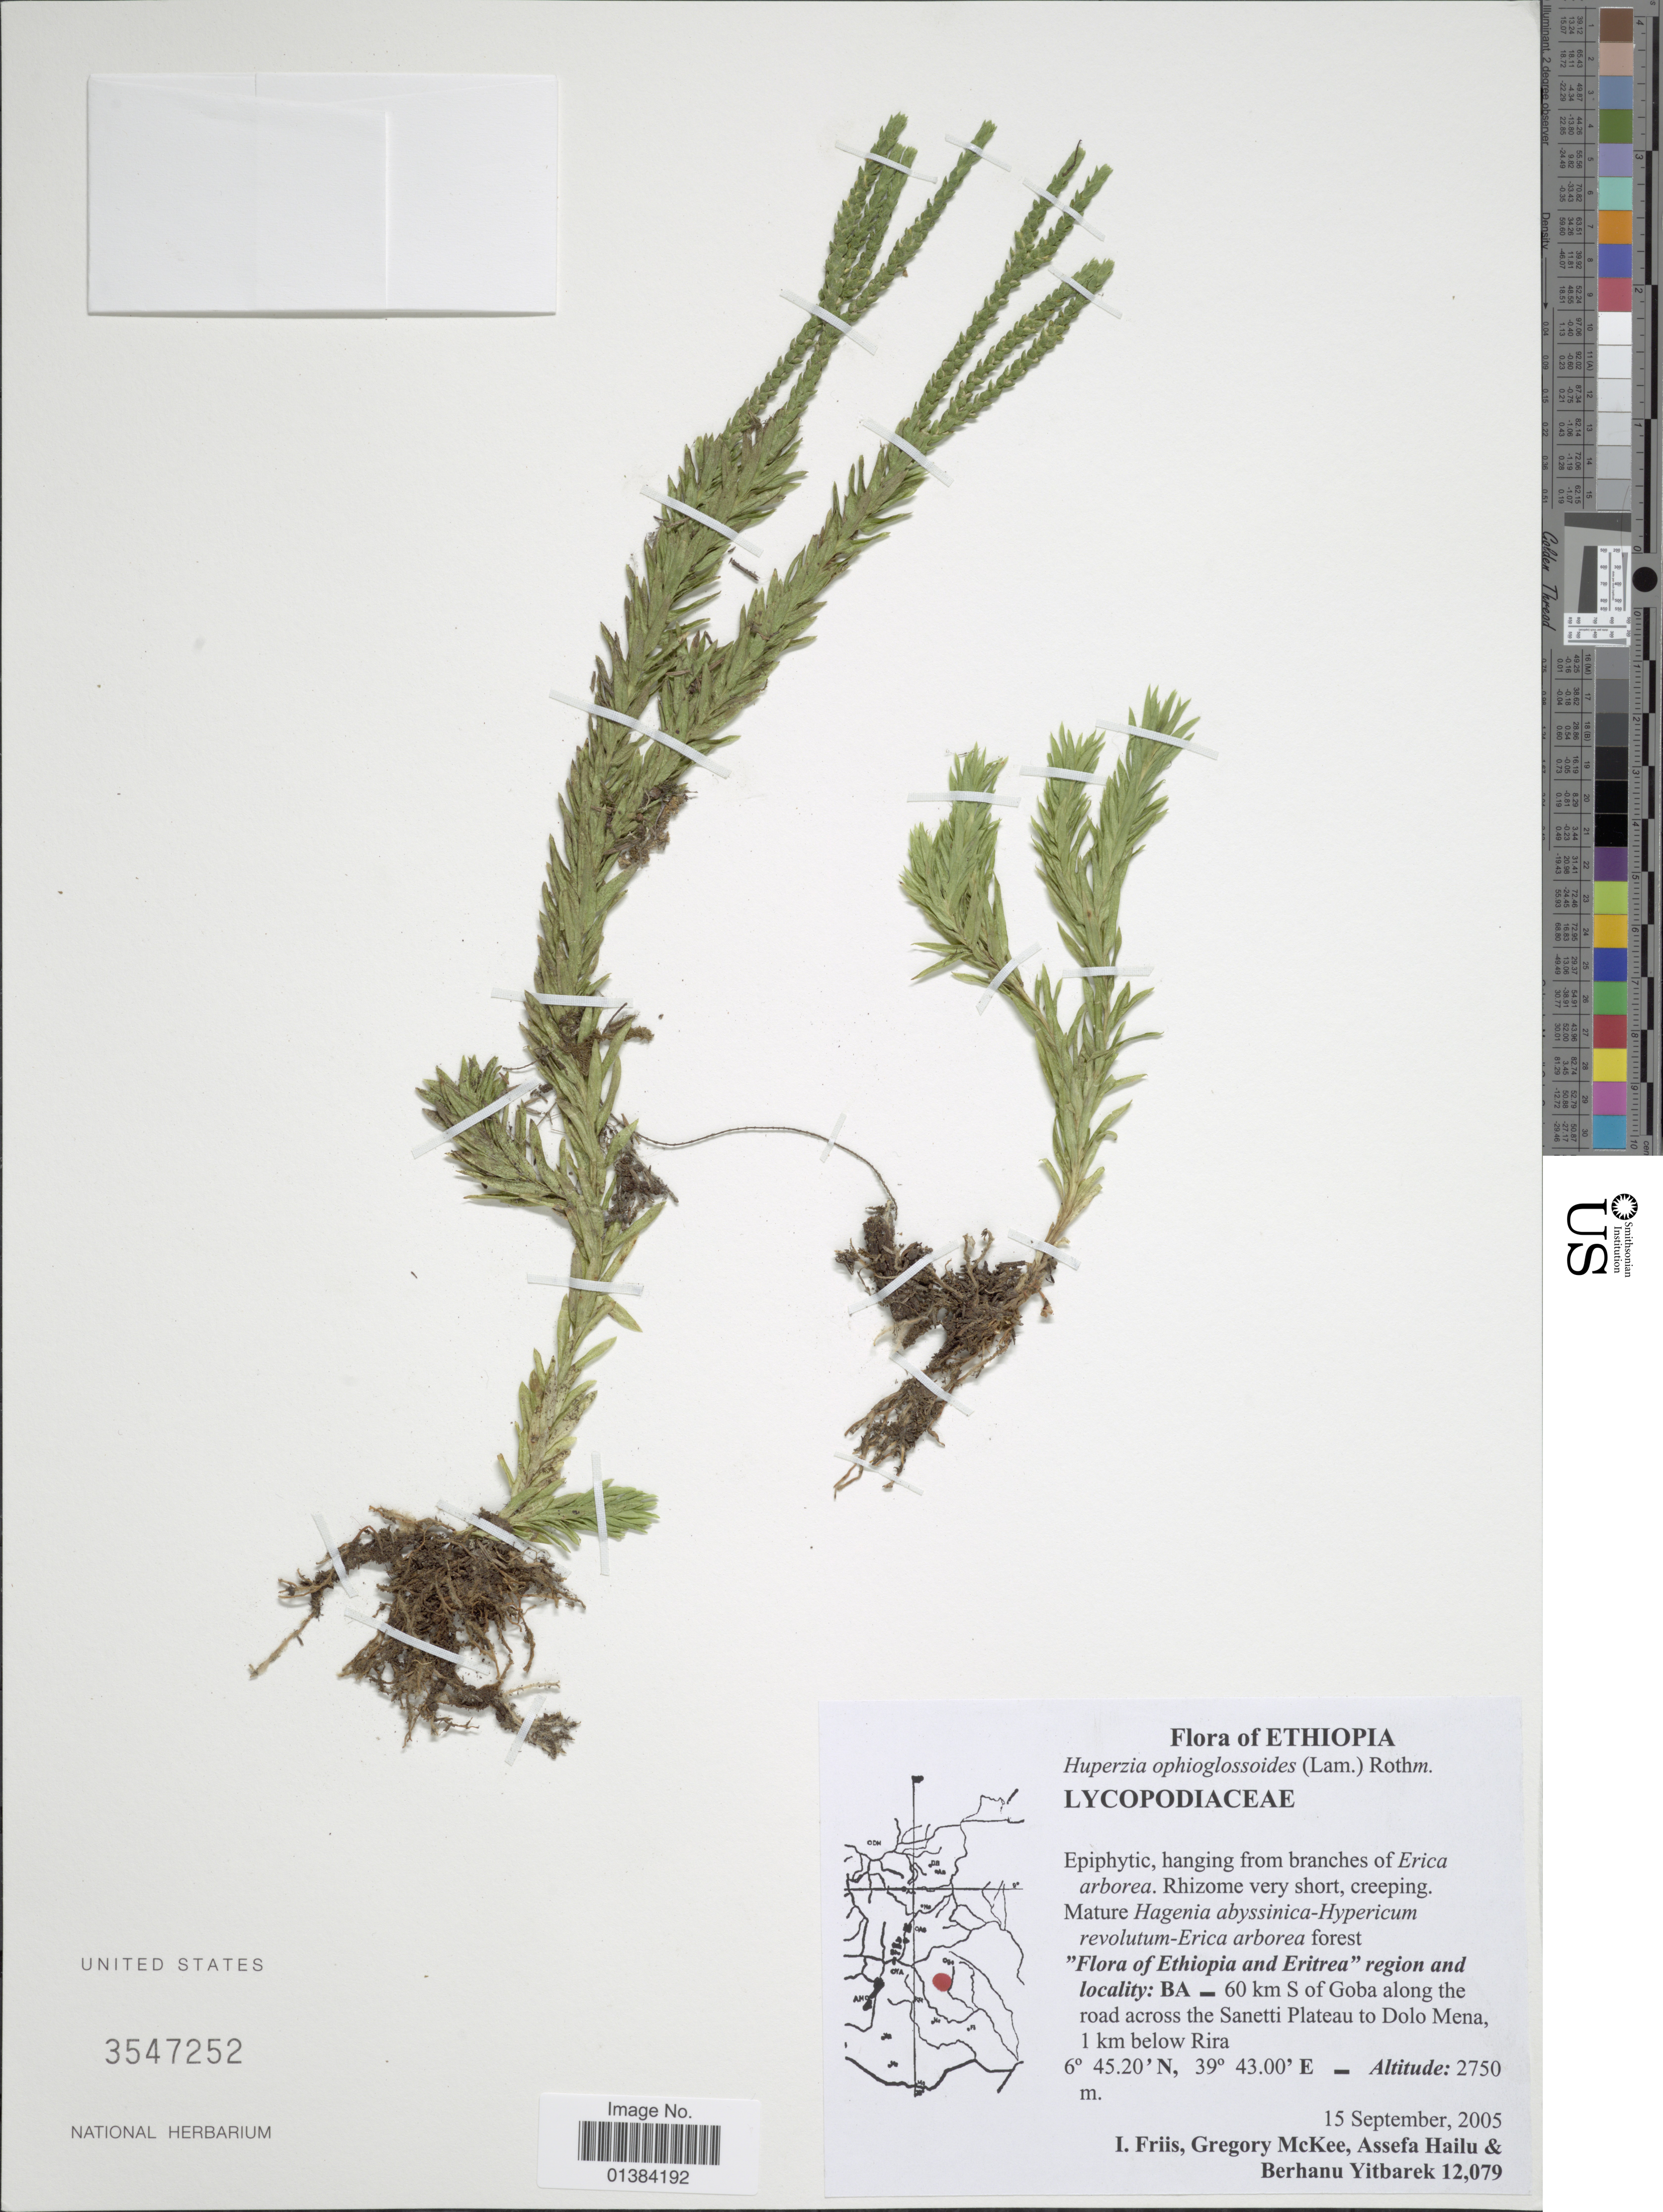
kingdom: Plantae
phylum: Tracheophyta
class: Lycopodiopsida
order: Lycopodiales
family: Lycopodiaceae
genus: Phlegmariurus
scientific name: Phlegmariurus ophioglossoides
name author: (Lam.) A. R. Field & Bostock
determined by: Field, A. R.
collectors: I. Friis, G. S. McKee, A. Hailu & B. Yitbarek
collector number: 12079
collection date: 2005-09-15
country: Ethiopia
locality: BA_ 60 km S of Goba along the road across the Sanetti Plateau to Dolo Mena, 1 km below Rira.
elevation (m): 2750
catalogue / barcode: US 3547252